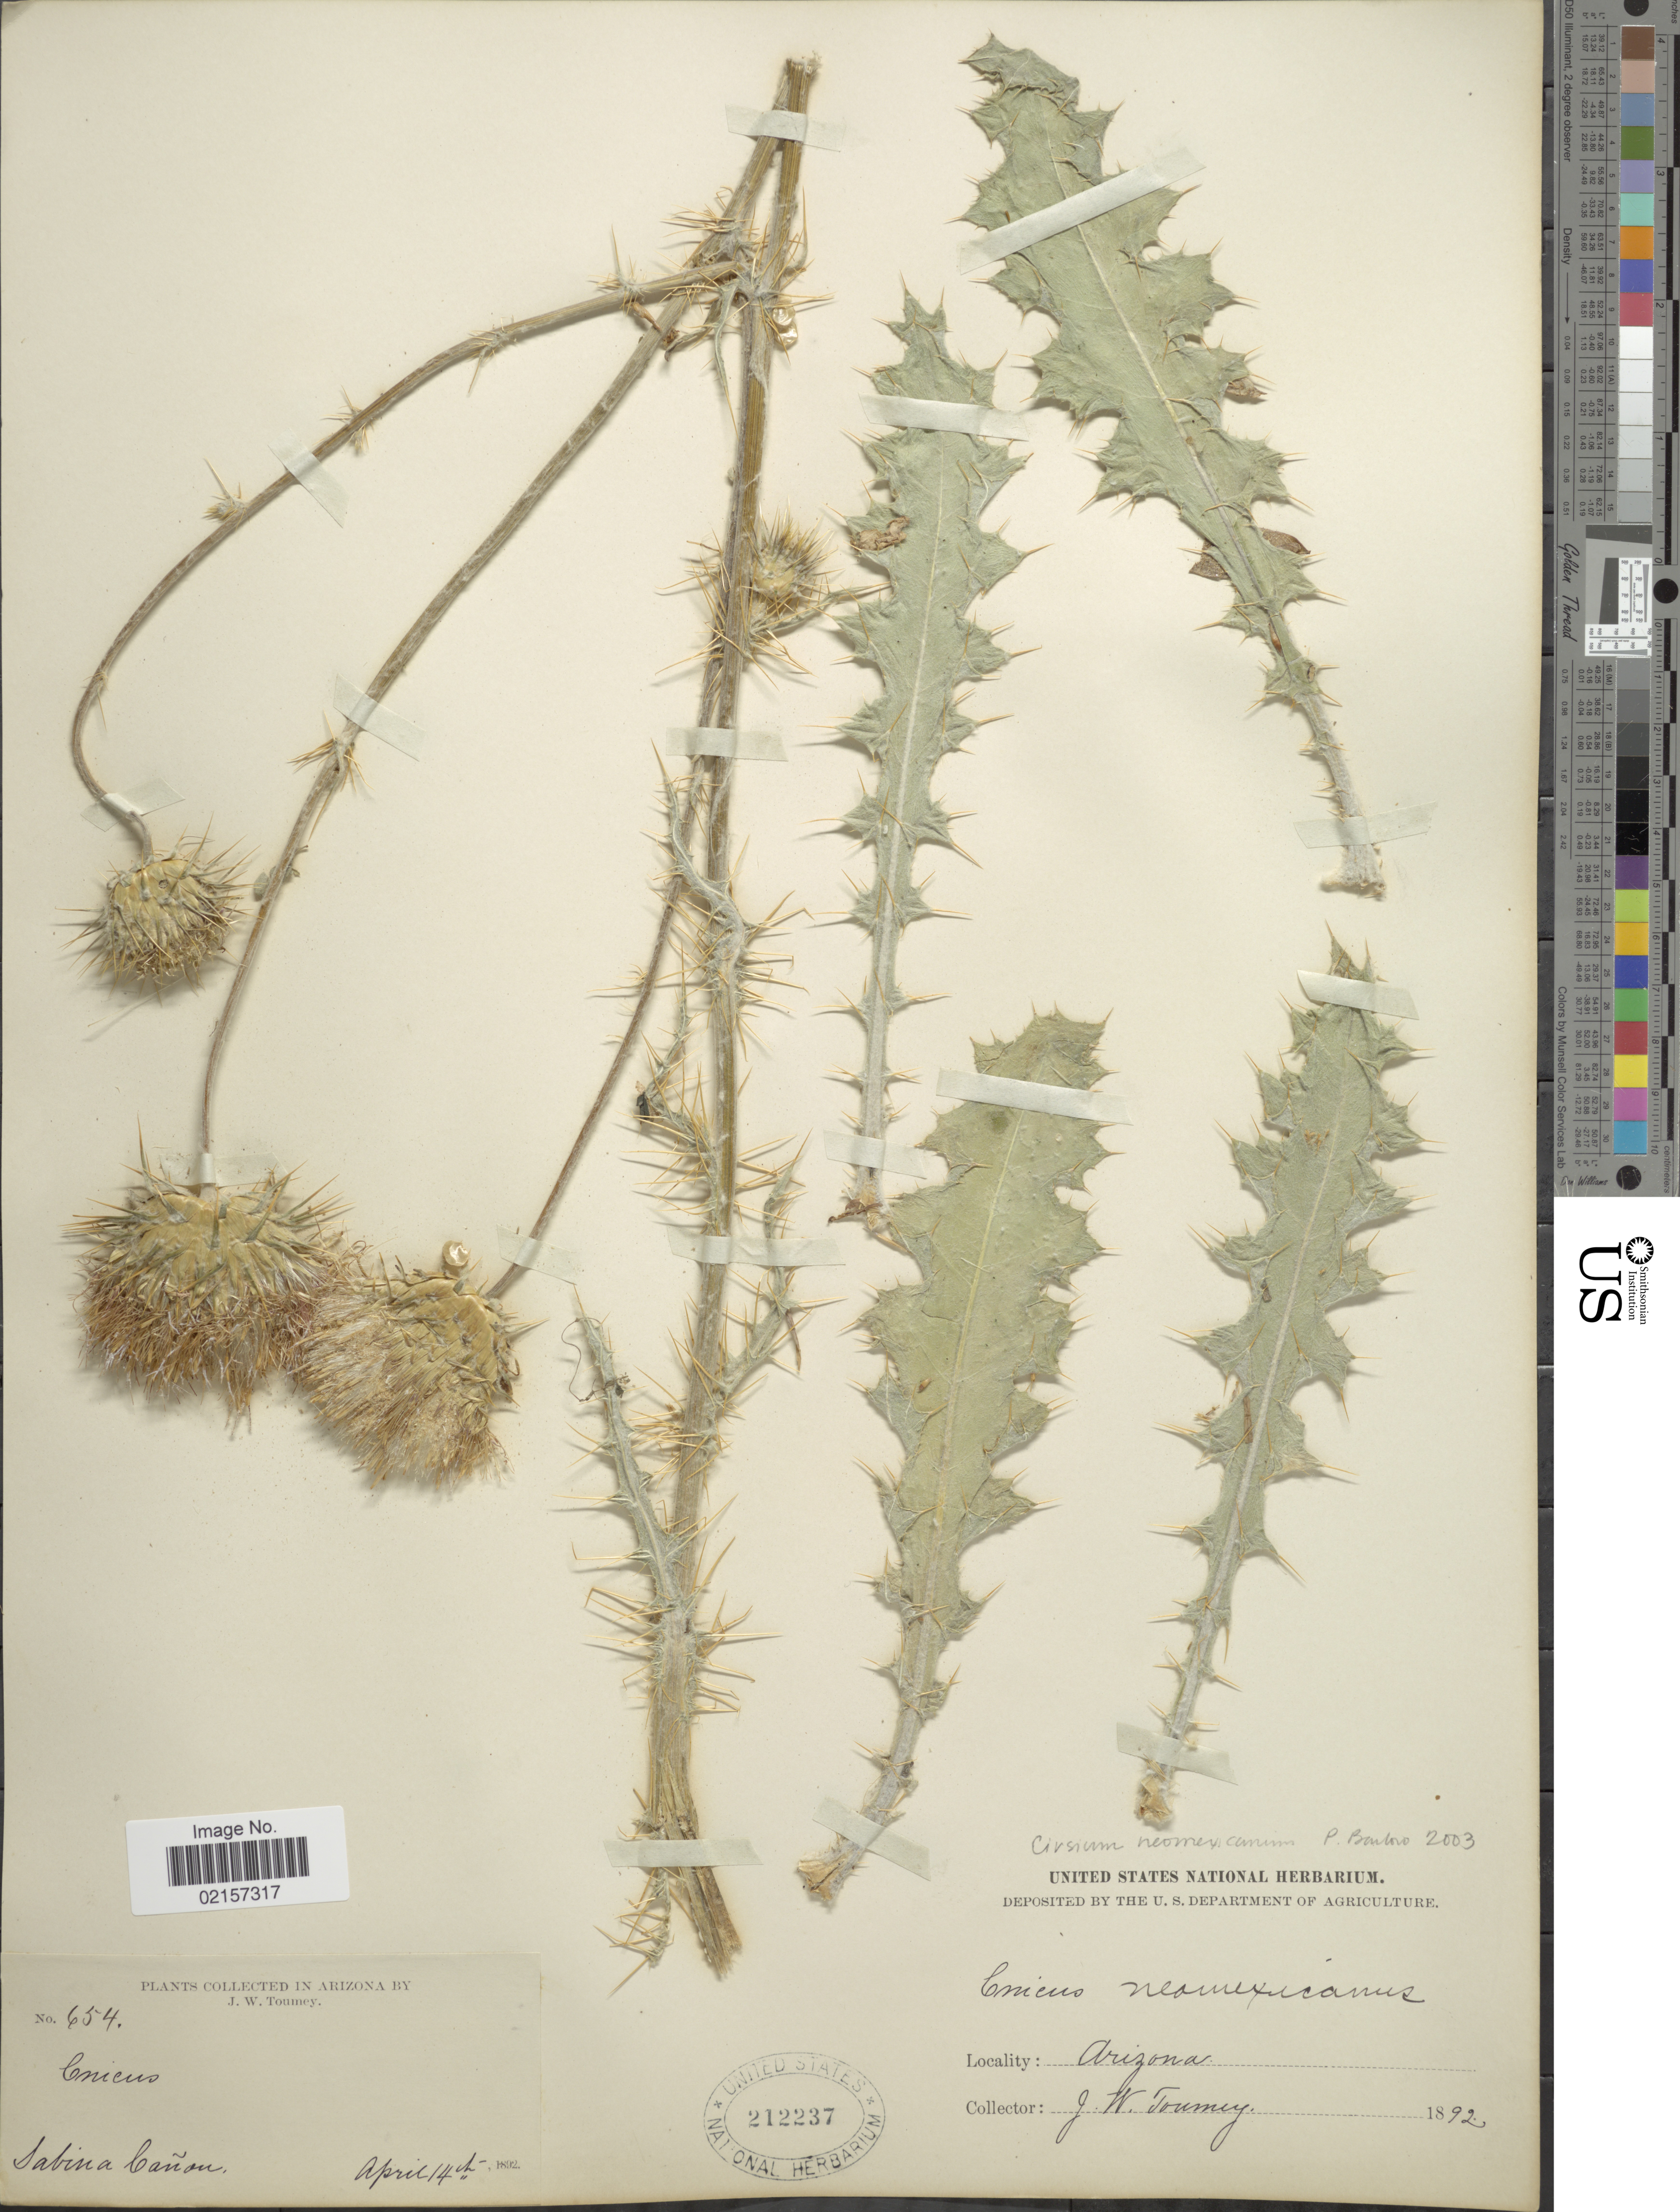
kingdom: Plantae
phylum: Tracheophyta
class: Magnoliopsida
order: Asterales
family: Asteraceae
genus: Cirsium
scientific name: Cirsium neomexicanum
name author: A. Gray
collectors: J. W. Toumey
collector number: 654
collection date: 1892-04-14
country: United States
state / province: Arizona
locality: Sabina Cañon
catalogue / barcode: US 212237